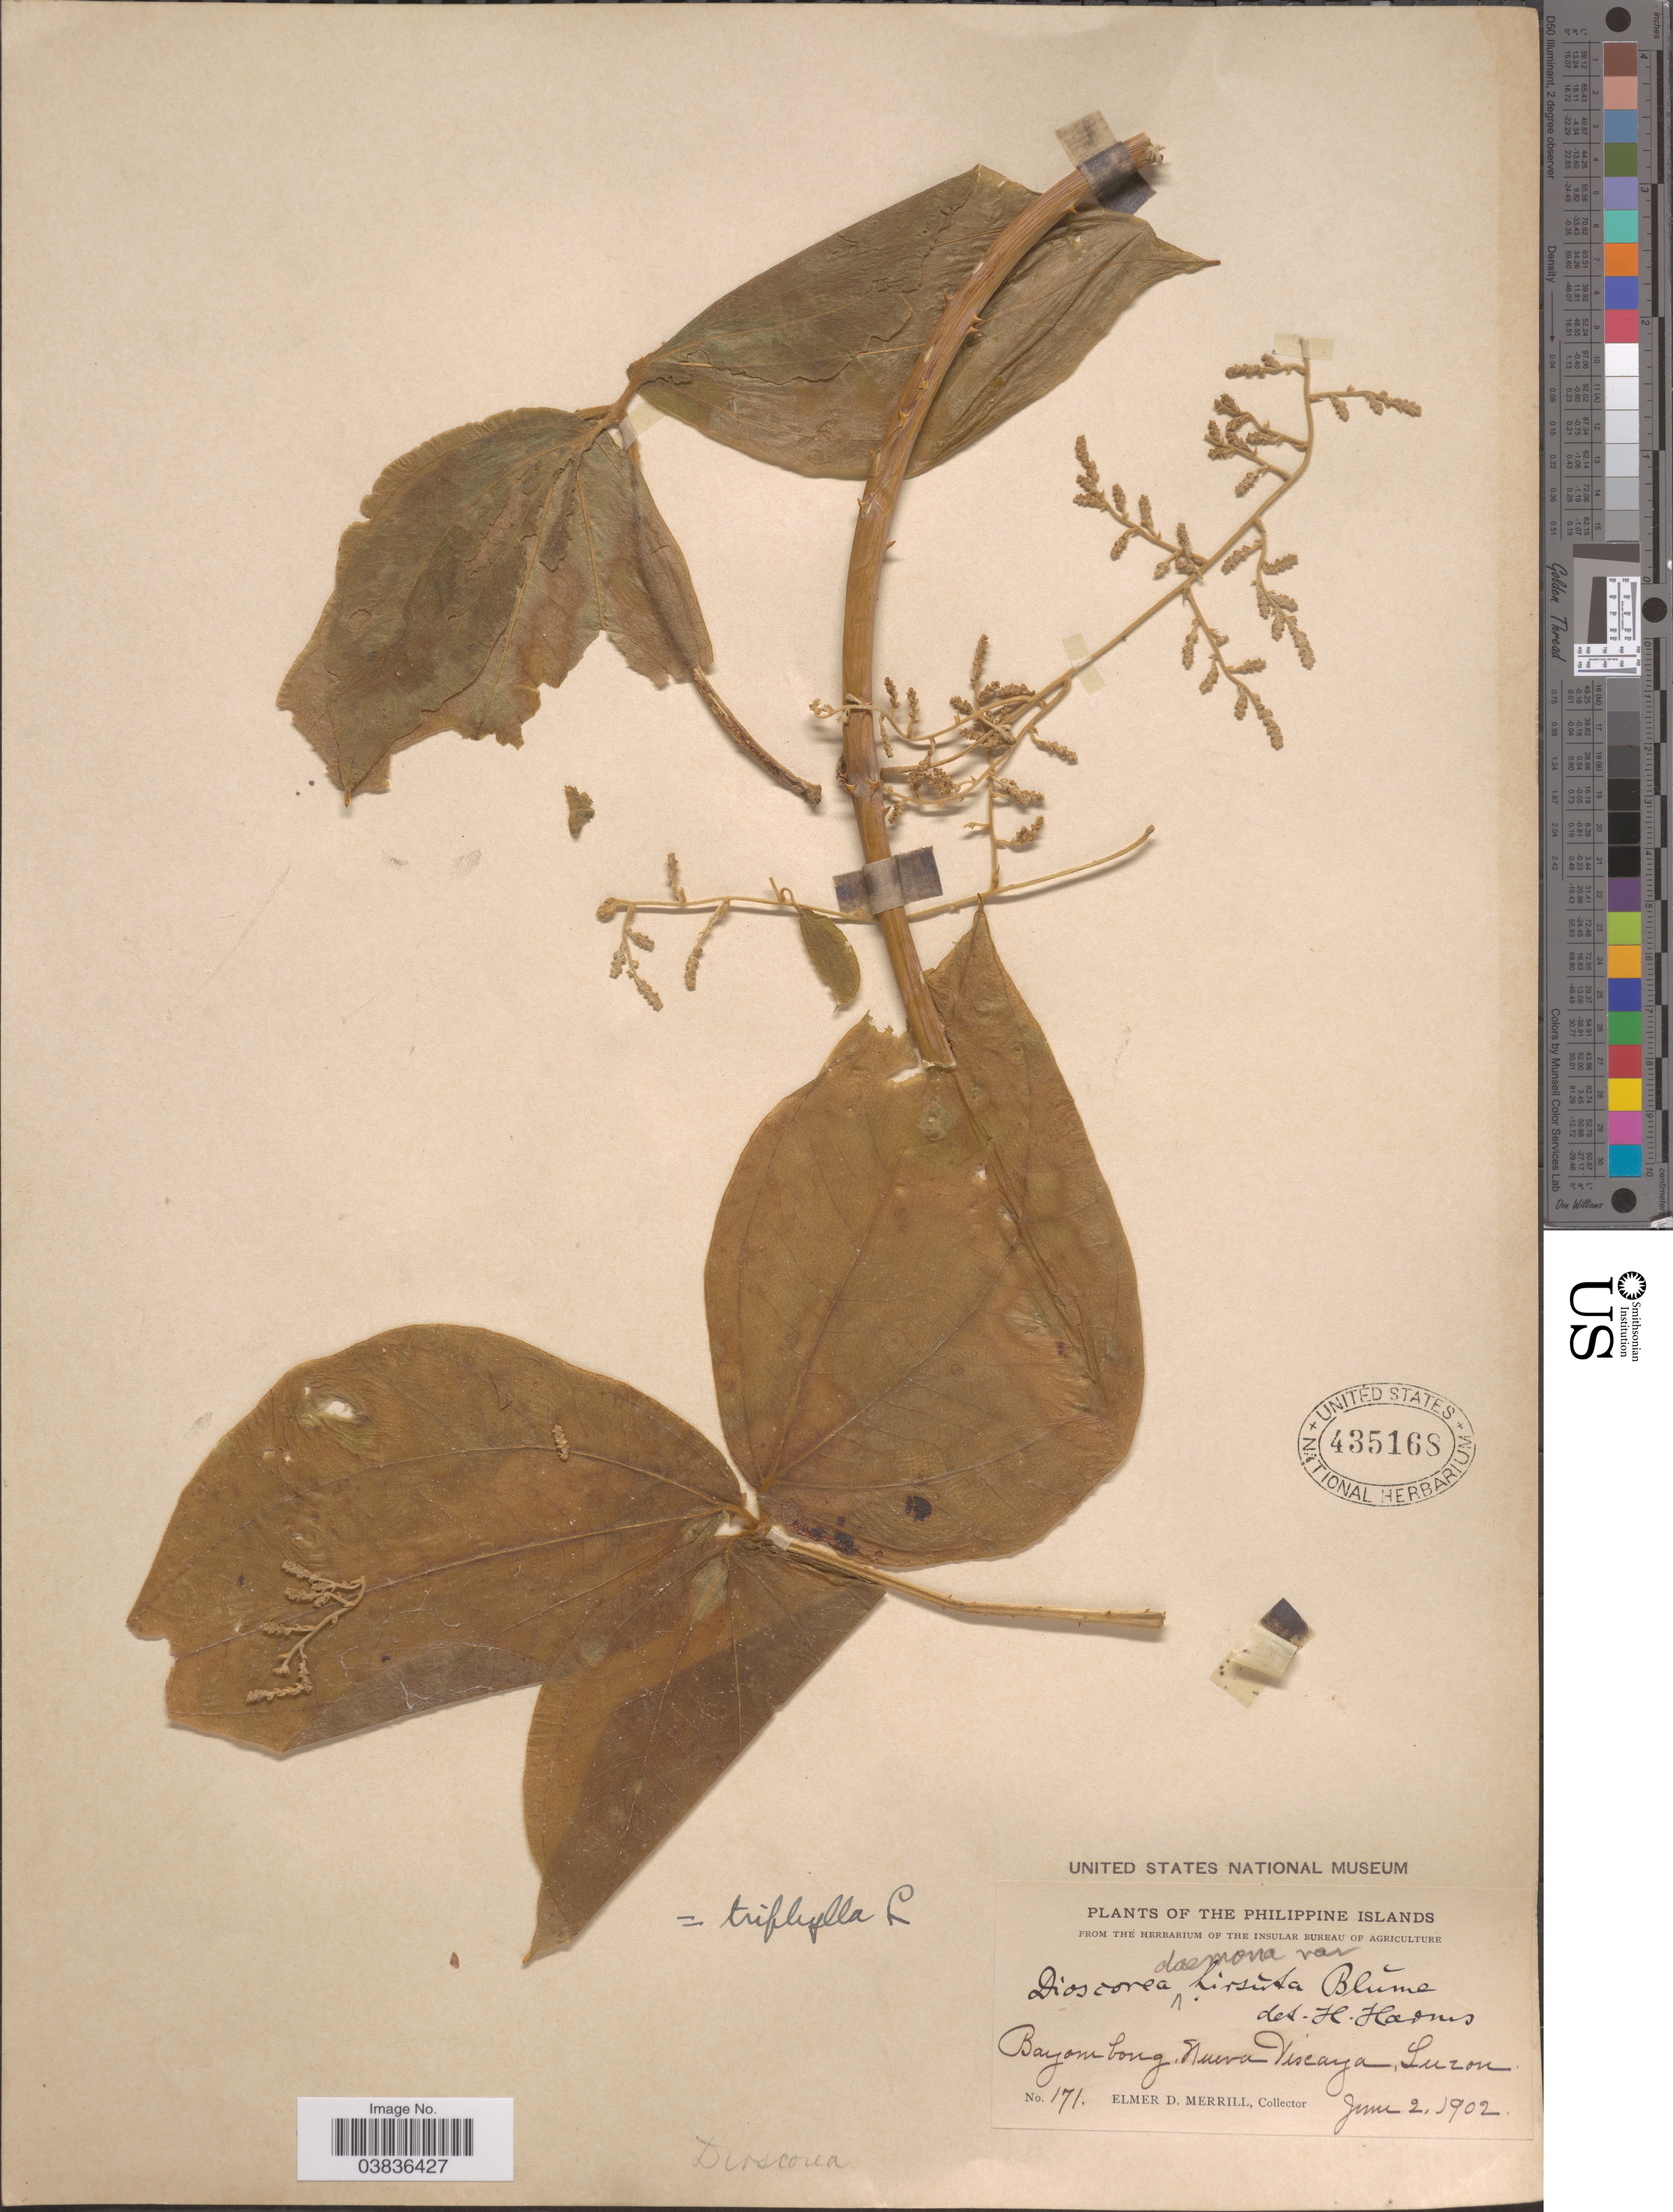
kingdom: Plantae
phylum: Tracheophyta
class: Liliopsida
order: Dioscoreales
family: Dioscoreaceae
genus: Dioscorea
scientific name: Dioscorea hispida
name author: Dennst.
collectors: E. D. Merrill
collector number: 171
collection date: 1902-06-02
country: Philippines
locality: Philippine Islands. Bayombong, Nueva Viscaya, Luzon.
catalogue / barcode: US 435168